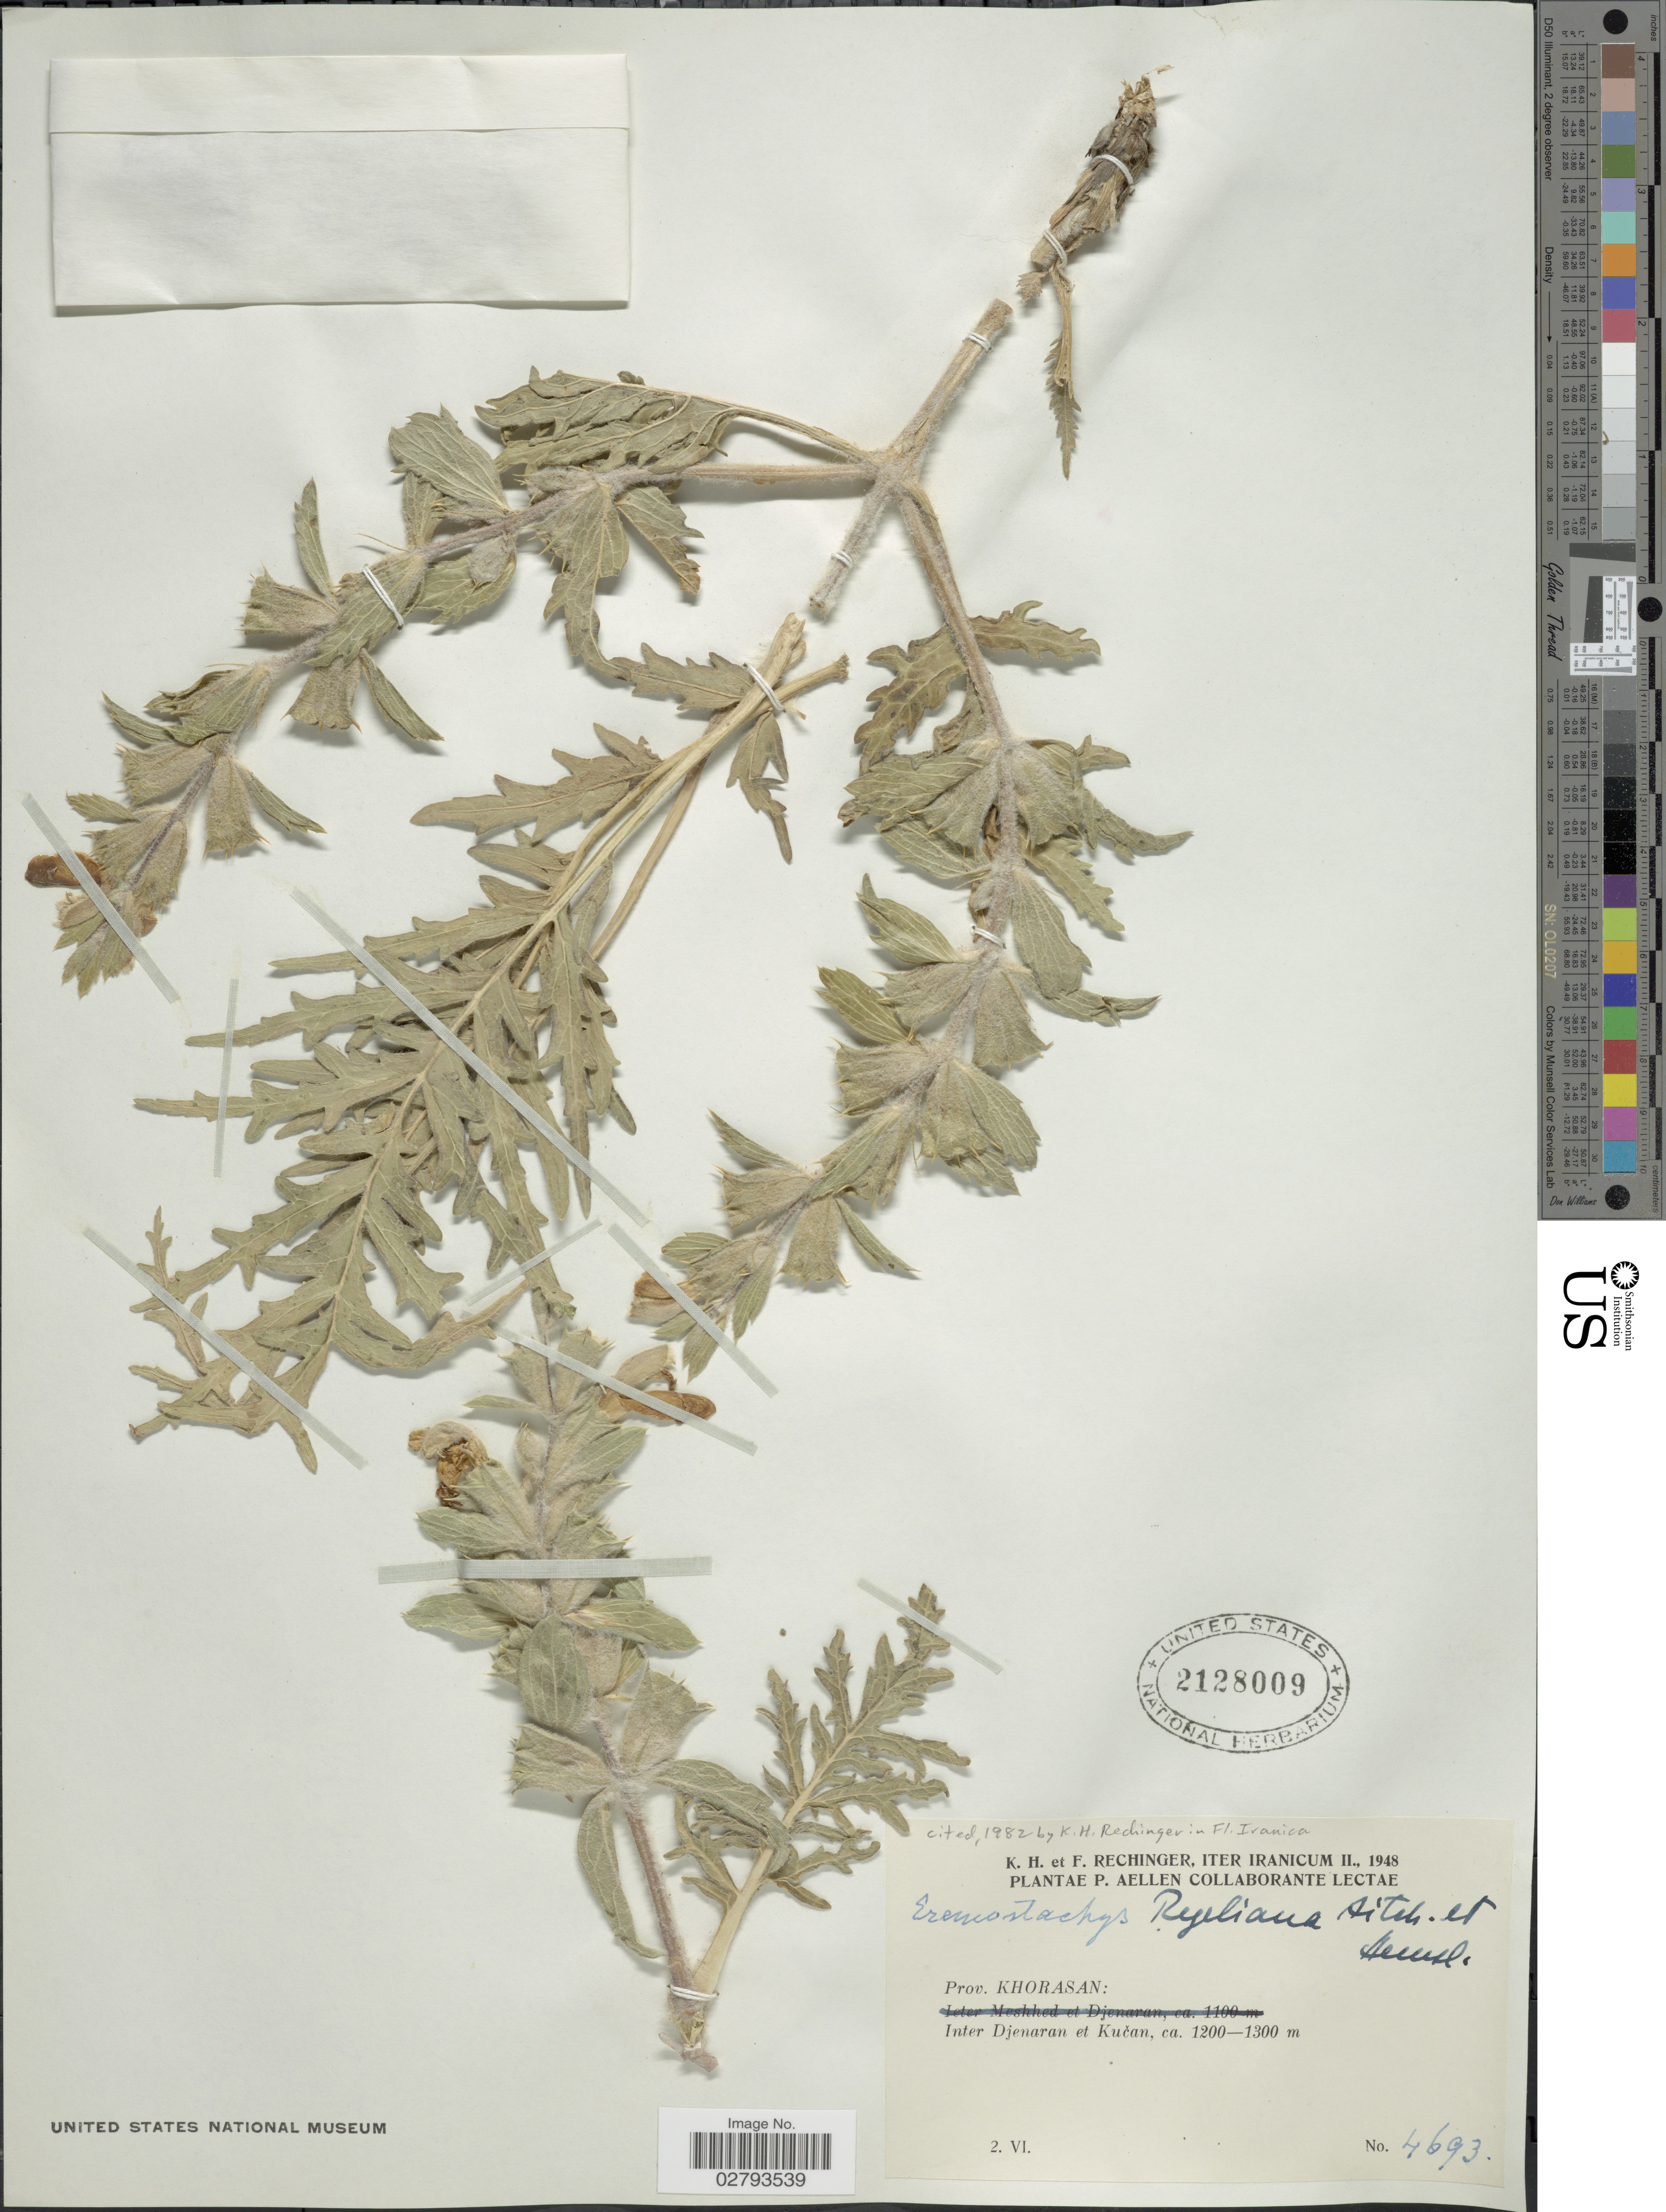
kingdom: Plantae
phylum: Tracheophyta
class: Magnoliopsida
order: Lamiales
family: Lamiaceae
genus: Eremostachys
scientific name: Eremostachys regeliana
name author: Aitch. & Hemsl.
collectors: K. H. Rechinger, F. Rechinger & P. Aellen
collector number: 4693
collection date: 1948-06-02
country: Iran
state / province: Khorasan [obsolete]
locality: Inter Djenaran et Kucan.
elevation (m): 1200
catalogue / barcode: US 2128009